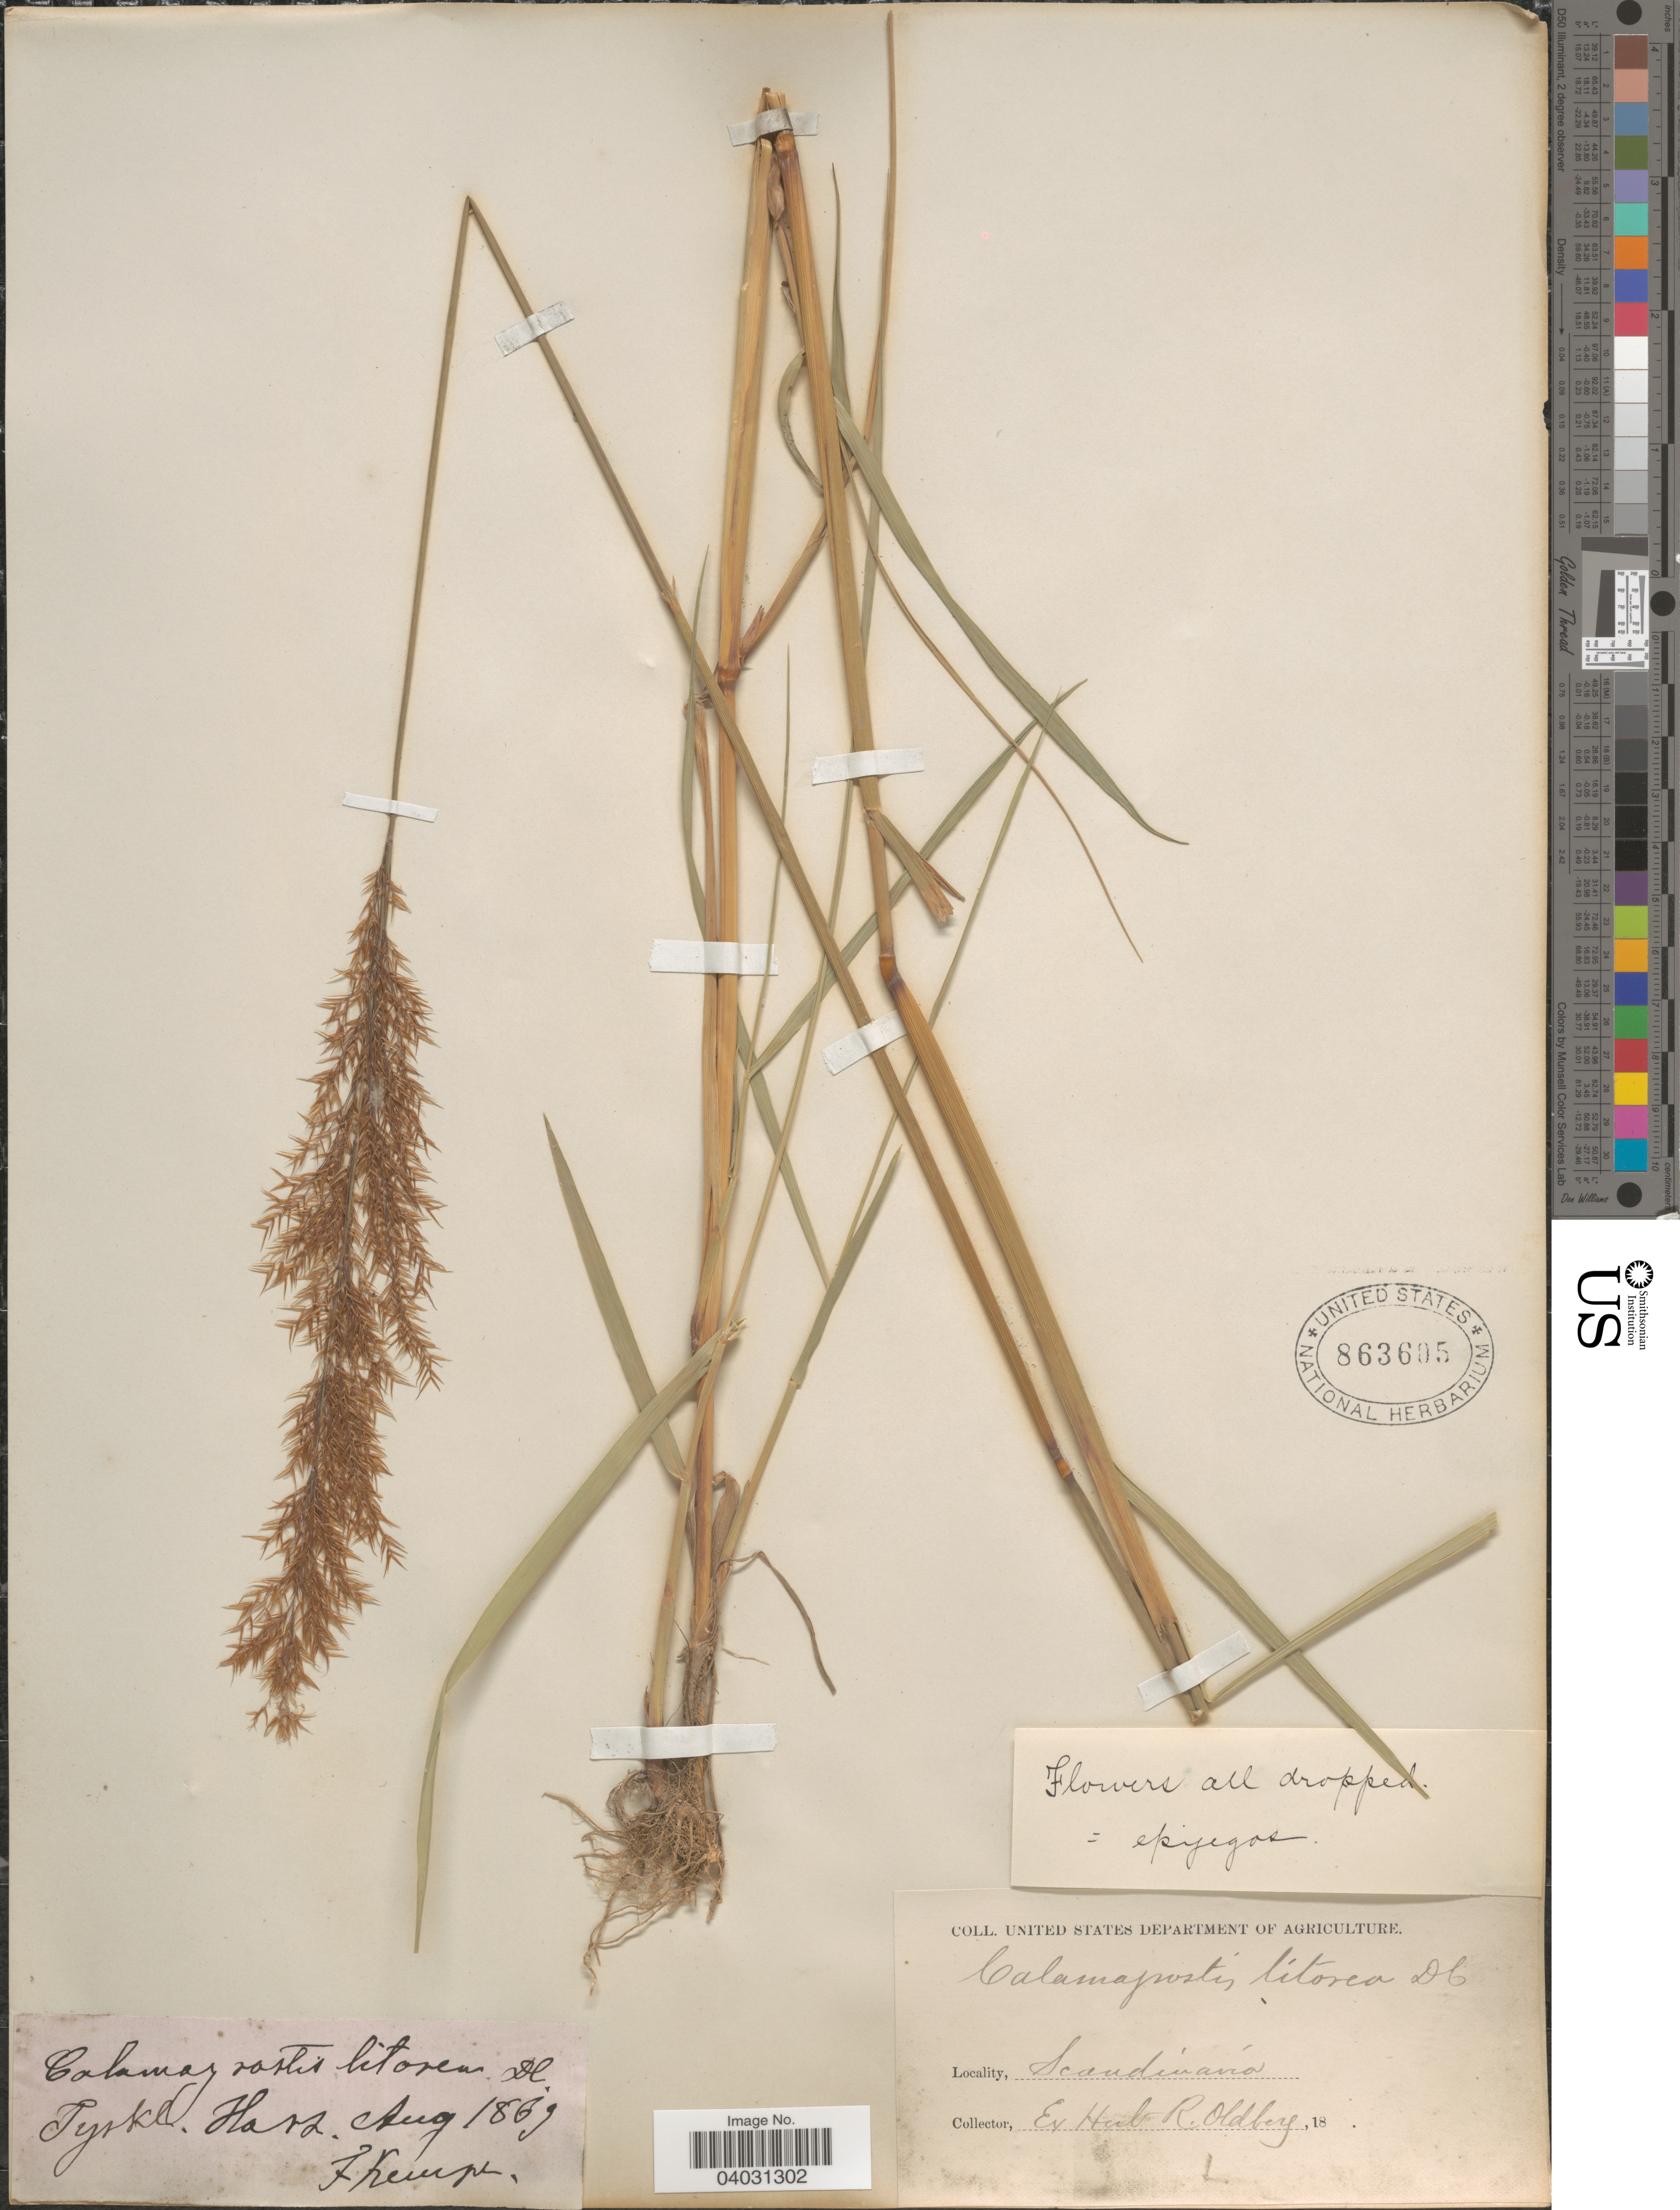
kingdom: Plantae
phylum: Tracheophyta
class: Liliopsida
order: Poales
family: Poaceae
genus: Calamagrostis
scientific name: Calamagrostis epigeios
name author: (L.) Roth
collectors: F. Kempe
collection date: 1869-08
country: Germany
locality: Scandinavia. Tyskl. Harz.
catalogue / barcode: US 863605